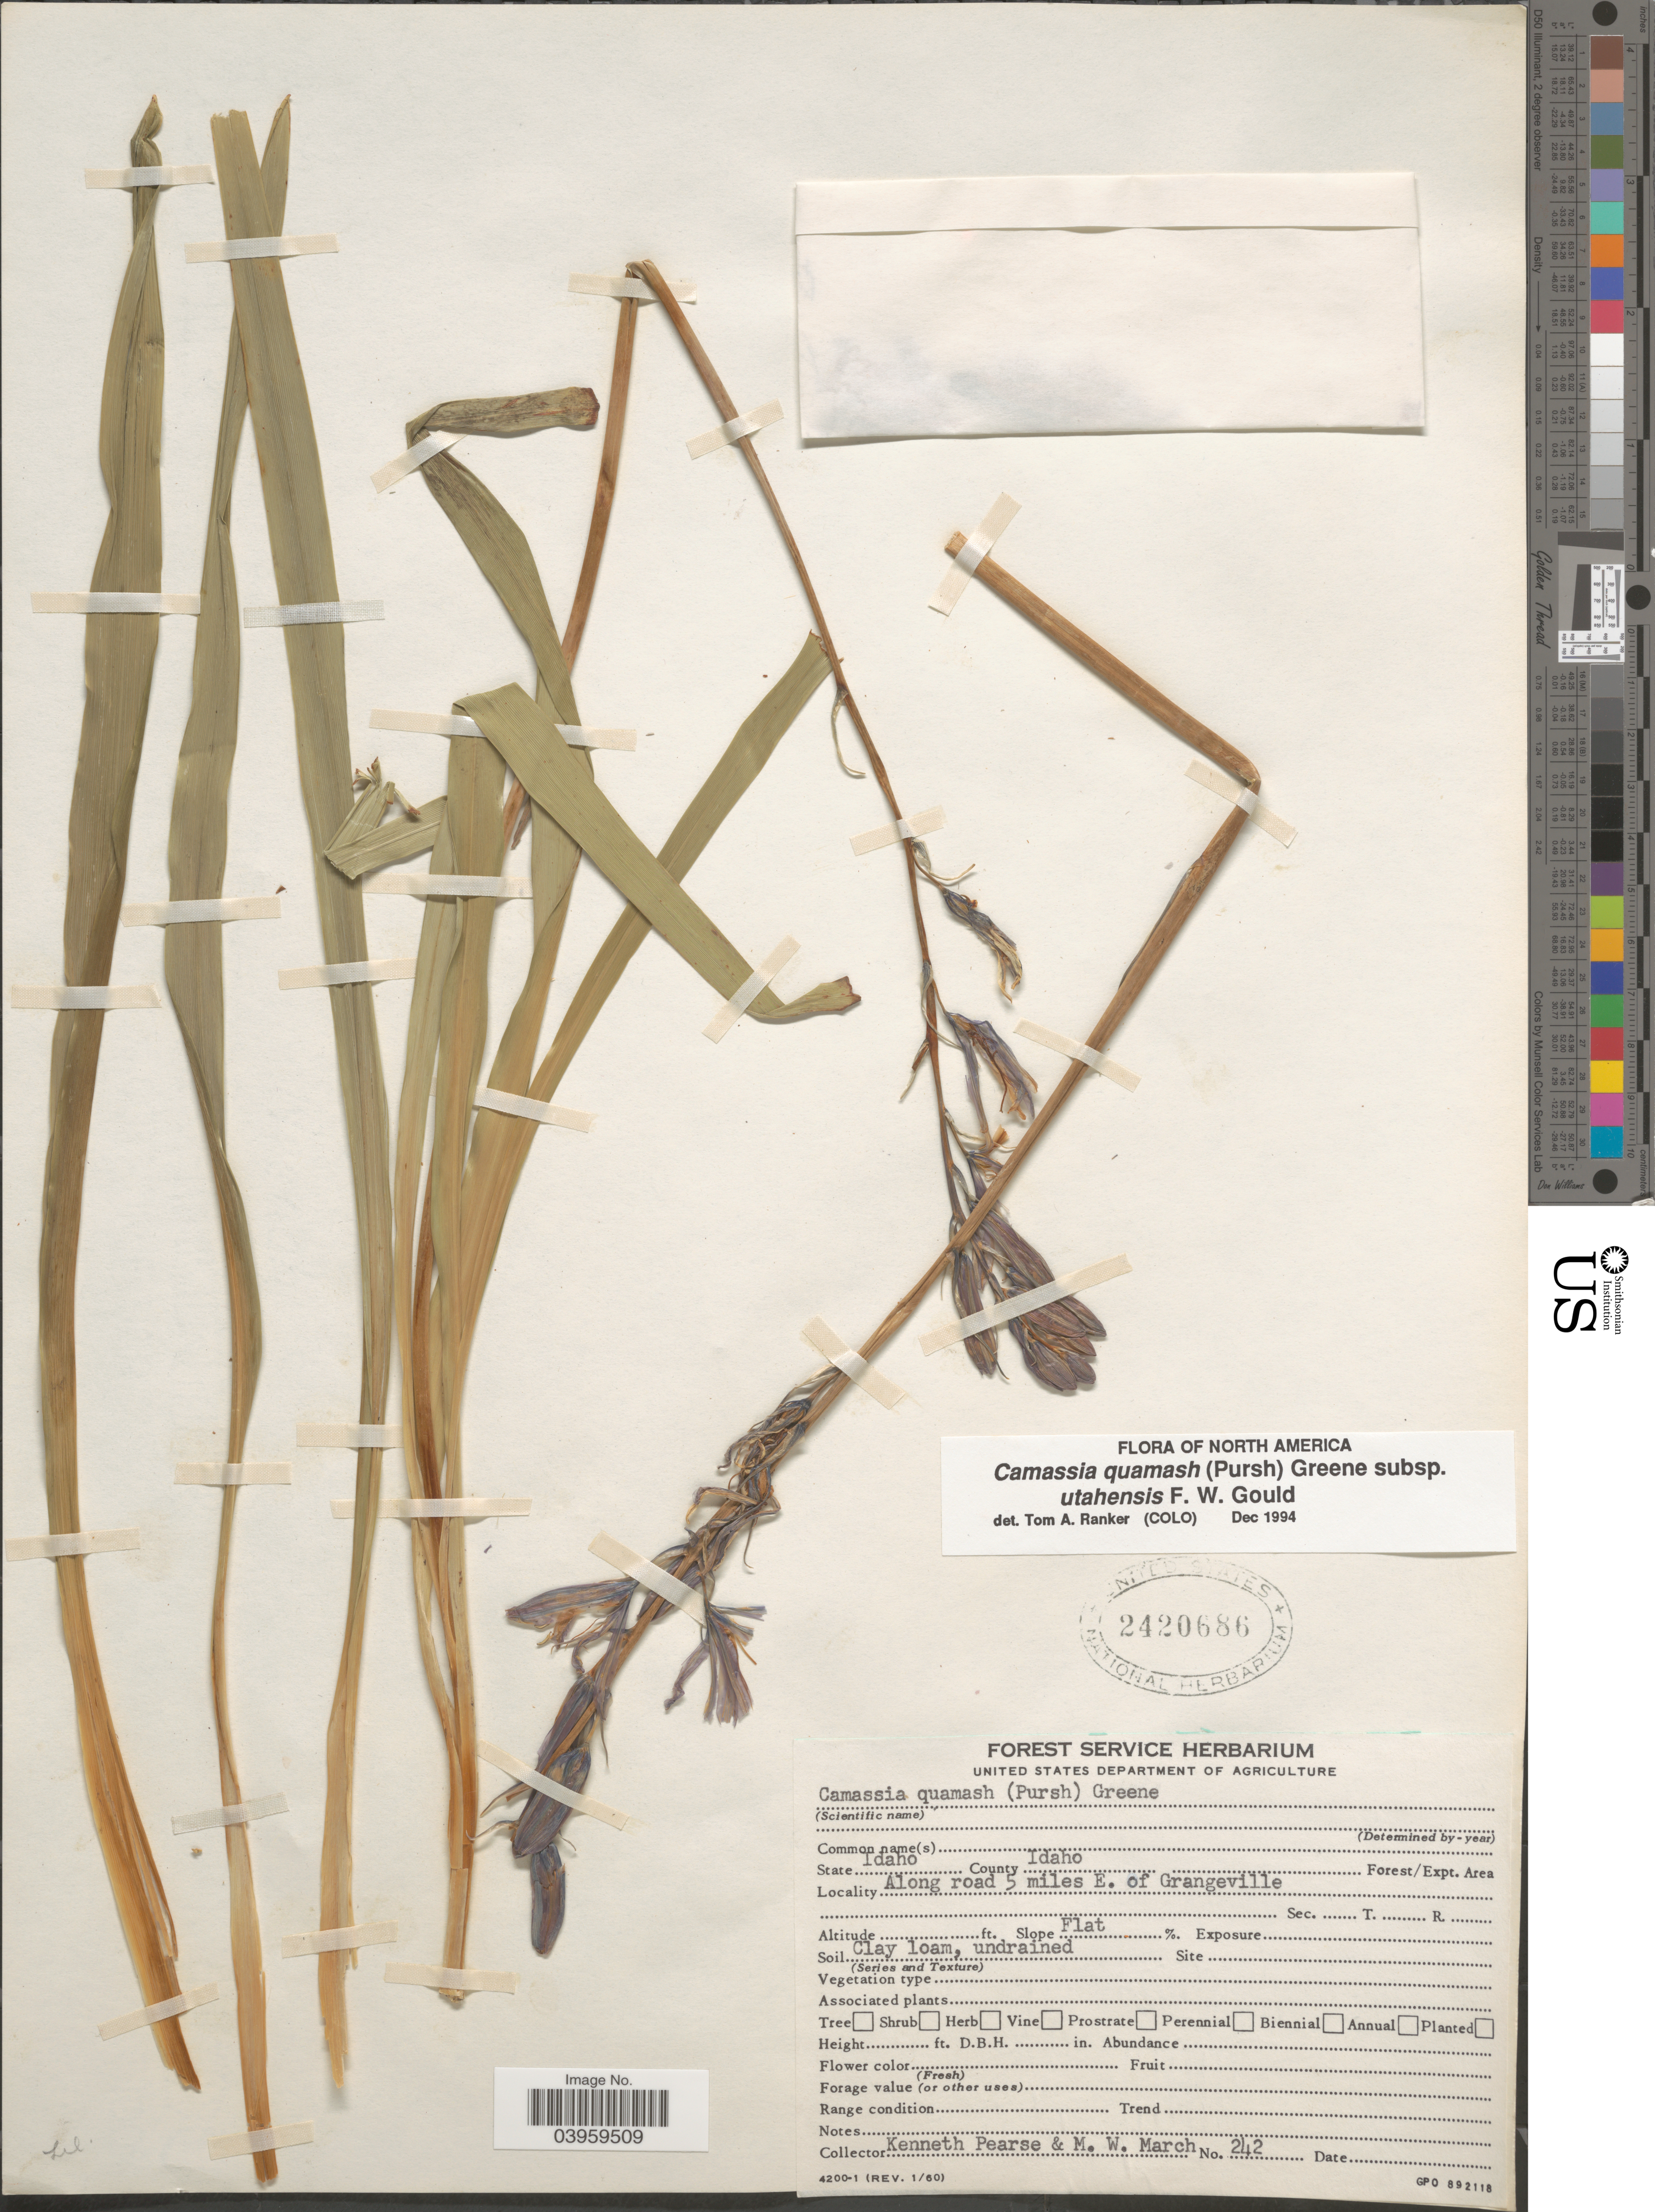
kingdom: Plantae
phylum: Tracheophyta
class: Liliopsida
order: Asparagales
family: Asparagaceae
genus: Camassia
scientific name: Camassia quamash subsp. utahensis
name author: Gould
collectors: K. Pearse & M. March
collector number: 242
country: United States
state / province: Idaho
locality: County Idaho. Along road 5 miles E. of Grangeville.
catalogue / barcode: US 2420686